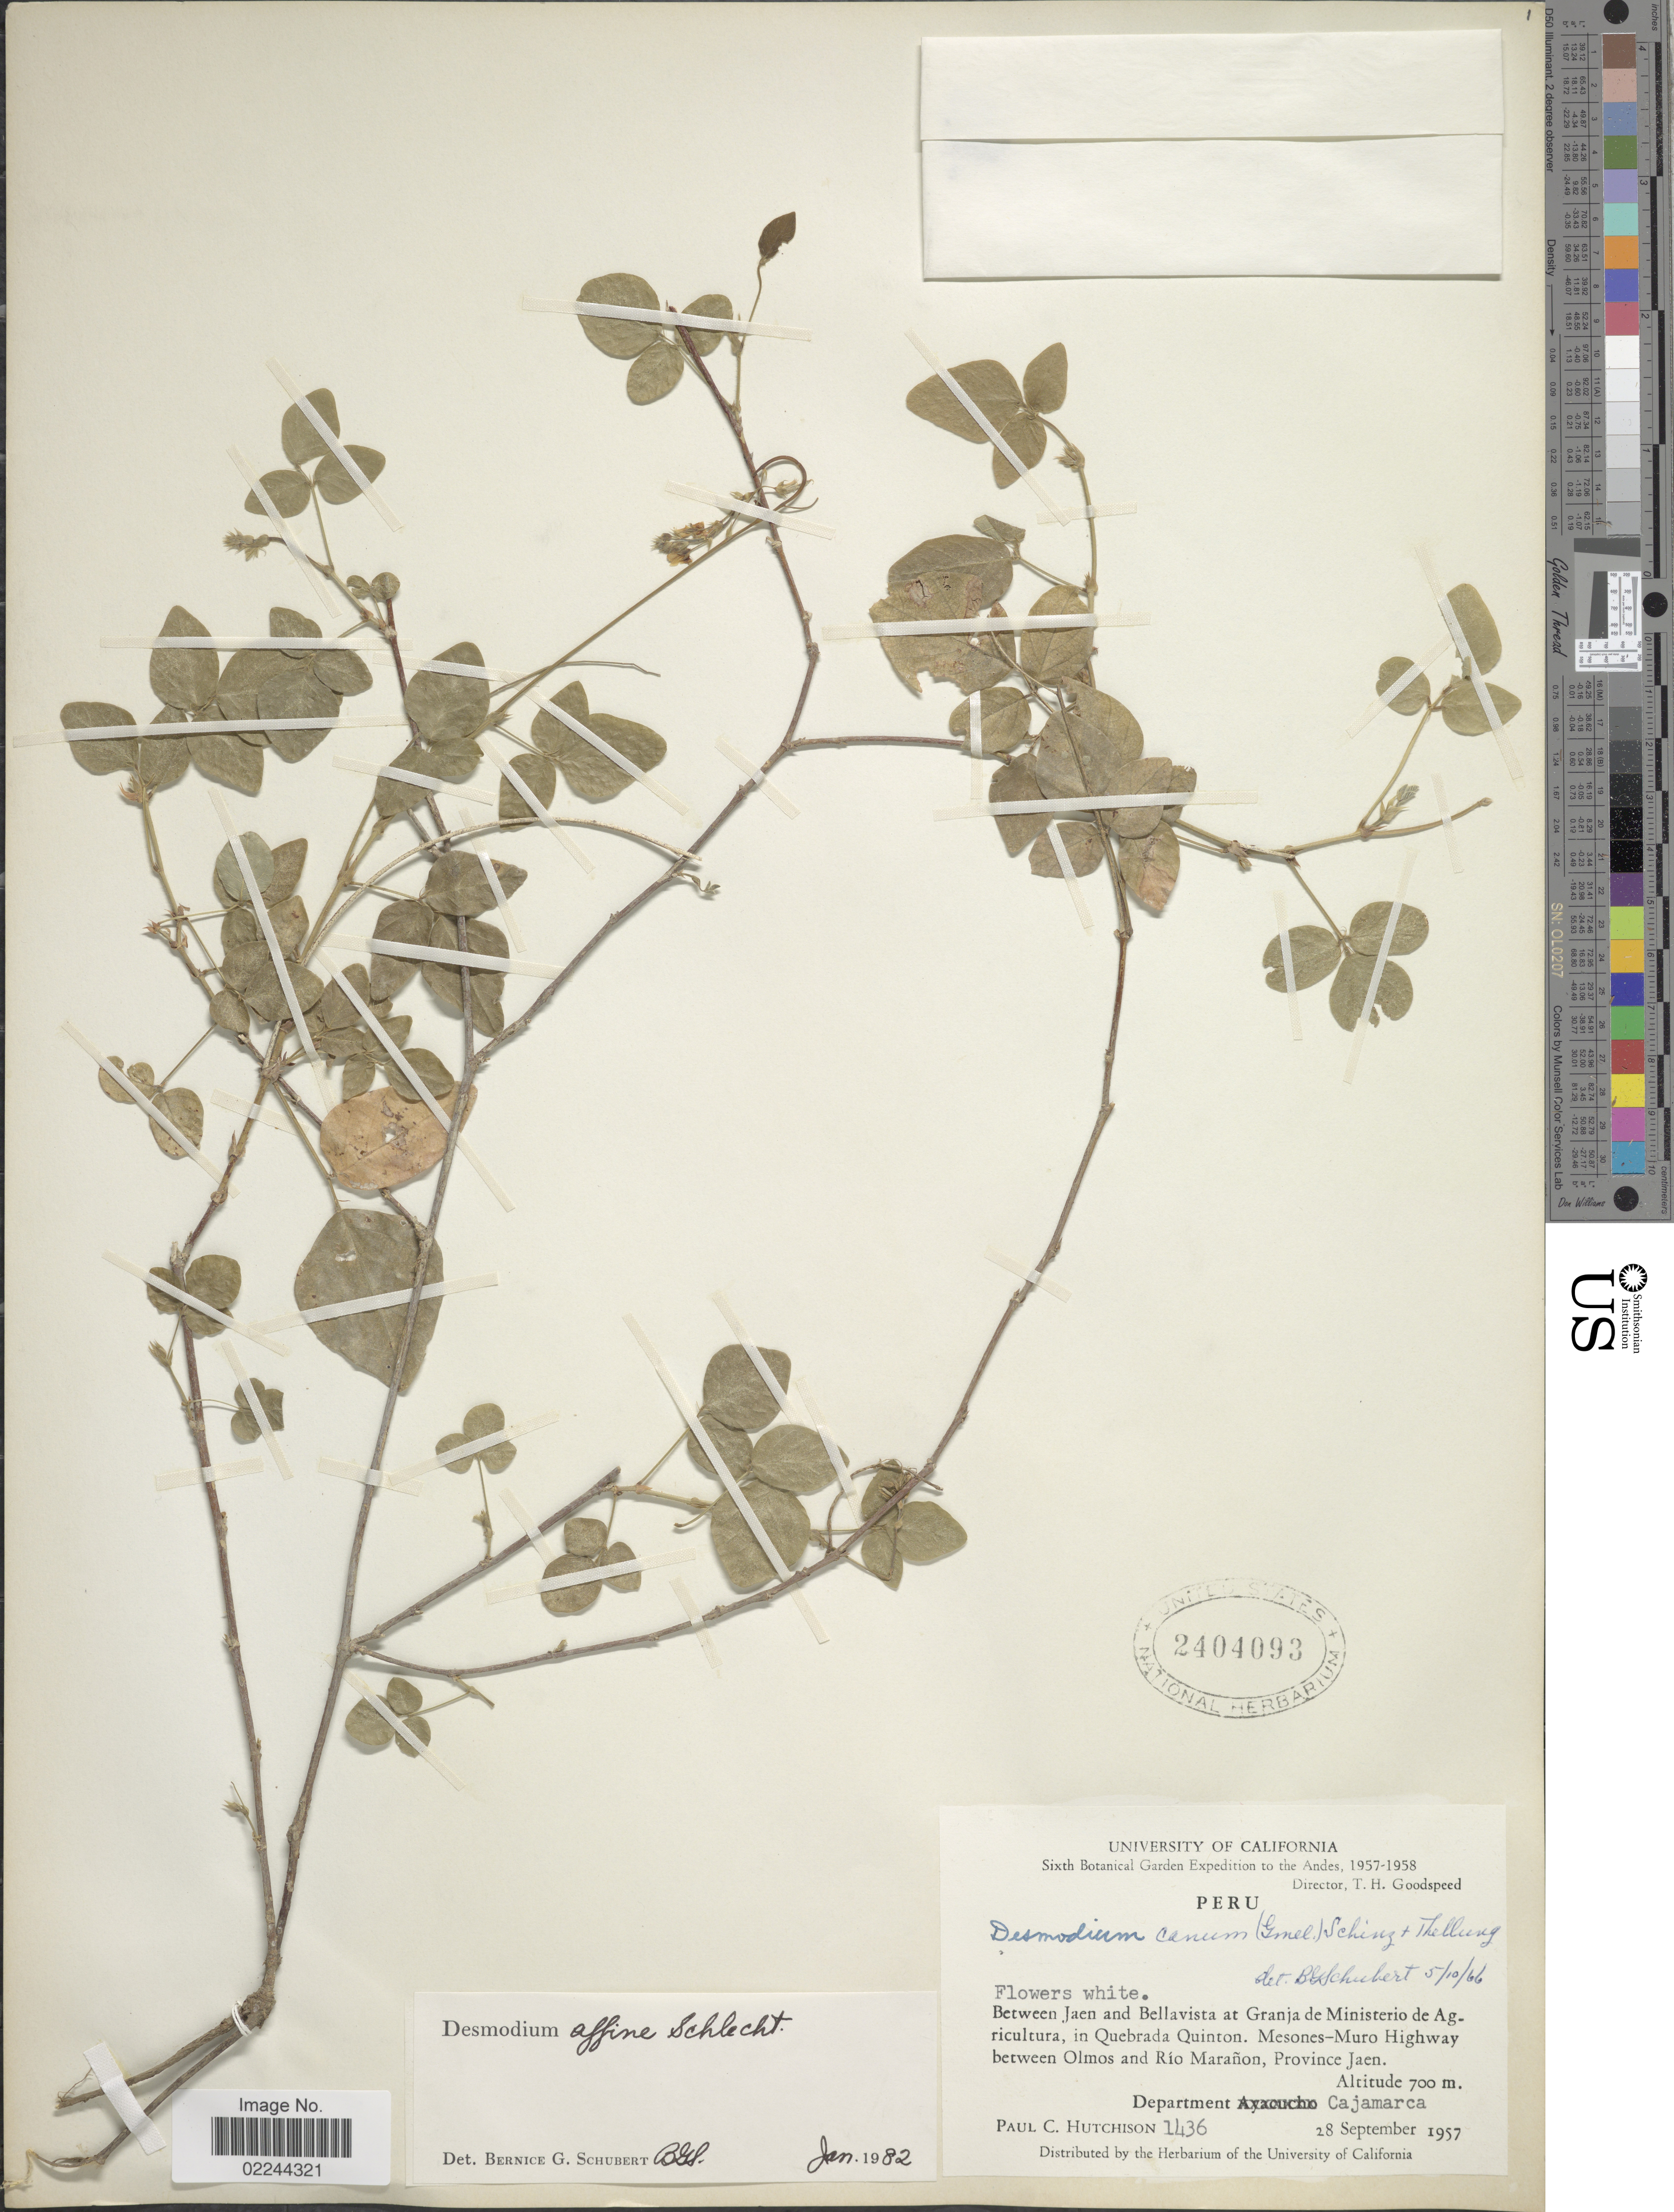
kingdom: Plantae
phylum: Tracheophyta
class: Magnoliopsida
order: Fabales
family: Fabaceae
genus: Desmodium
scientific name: Desmodium affine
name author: Schltdl.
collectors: P. C. Hutchison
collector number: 1436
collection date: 1957-09-28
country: Peru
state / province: Cajamarca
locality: Between Jaen and Bellavista at Granja de Ministerio de Agricultura, in Quebrada Quinton. Mesones-Muro Highway between Olmos and Rio Maranon, Province Jaen. Department Cajamarca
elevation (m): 700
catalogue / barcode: US 2404093